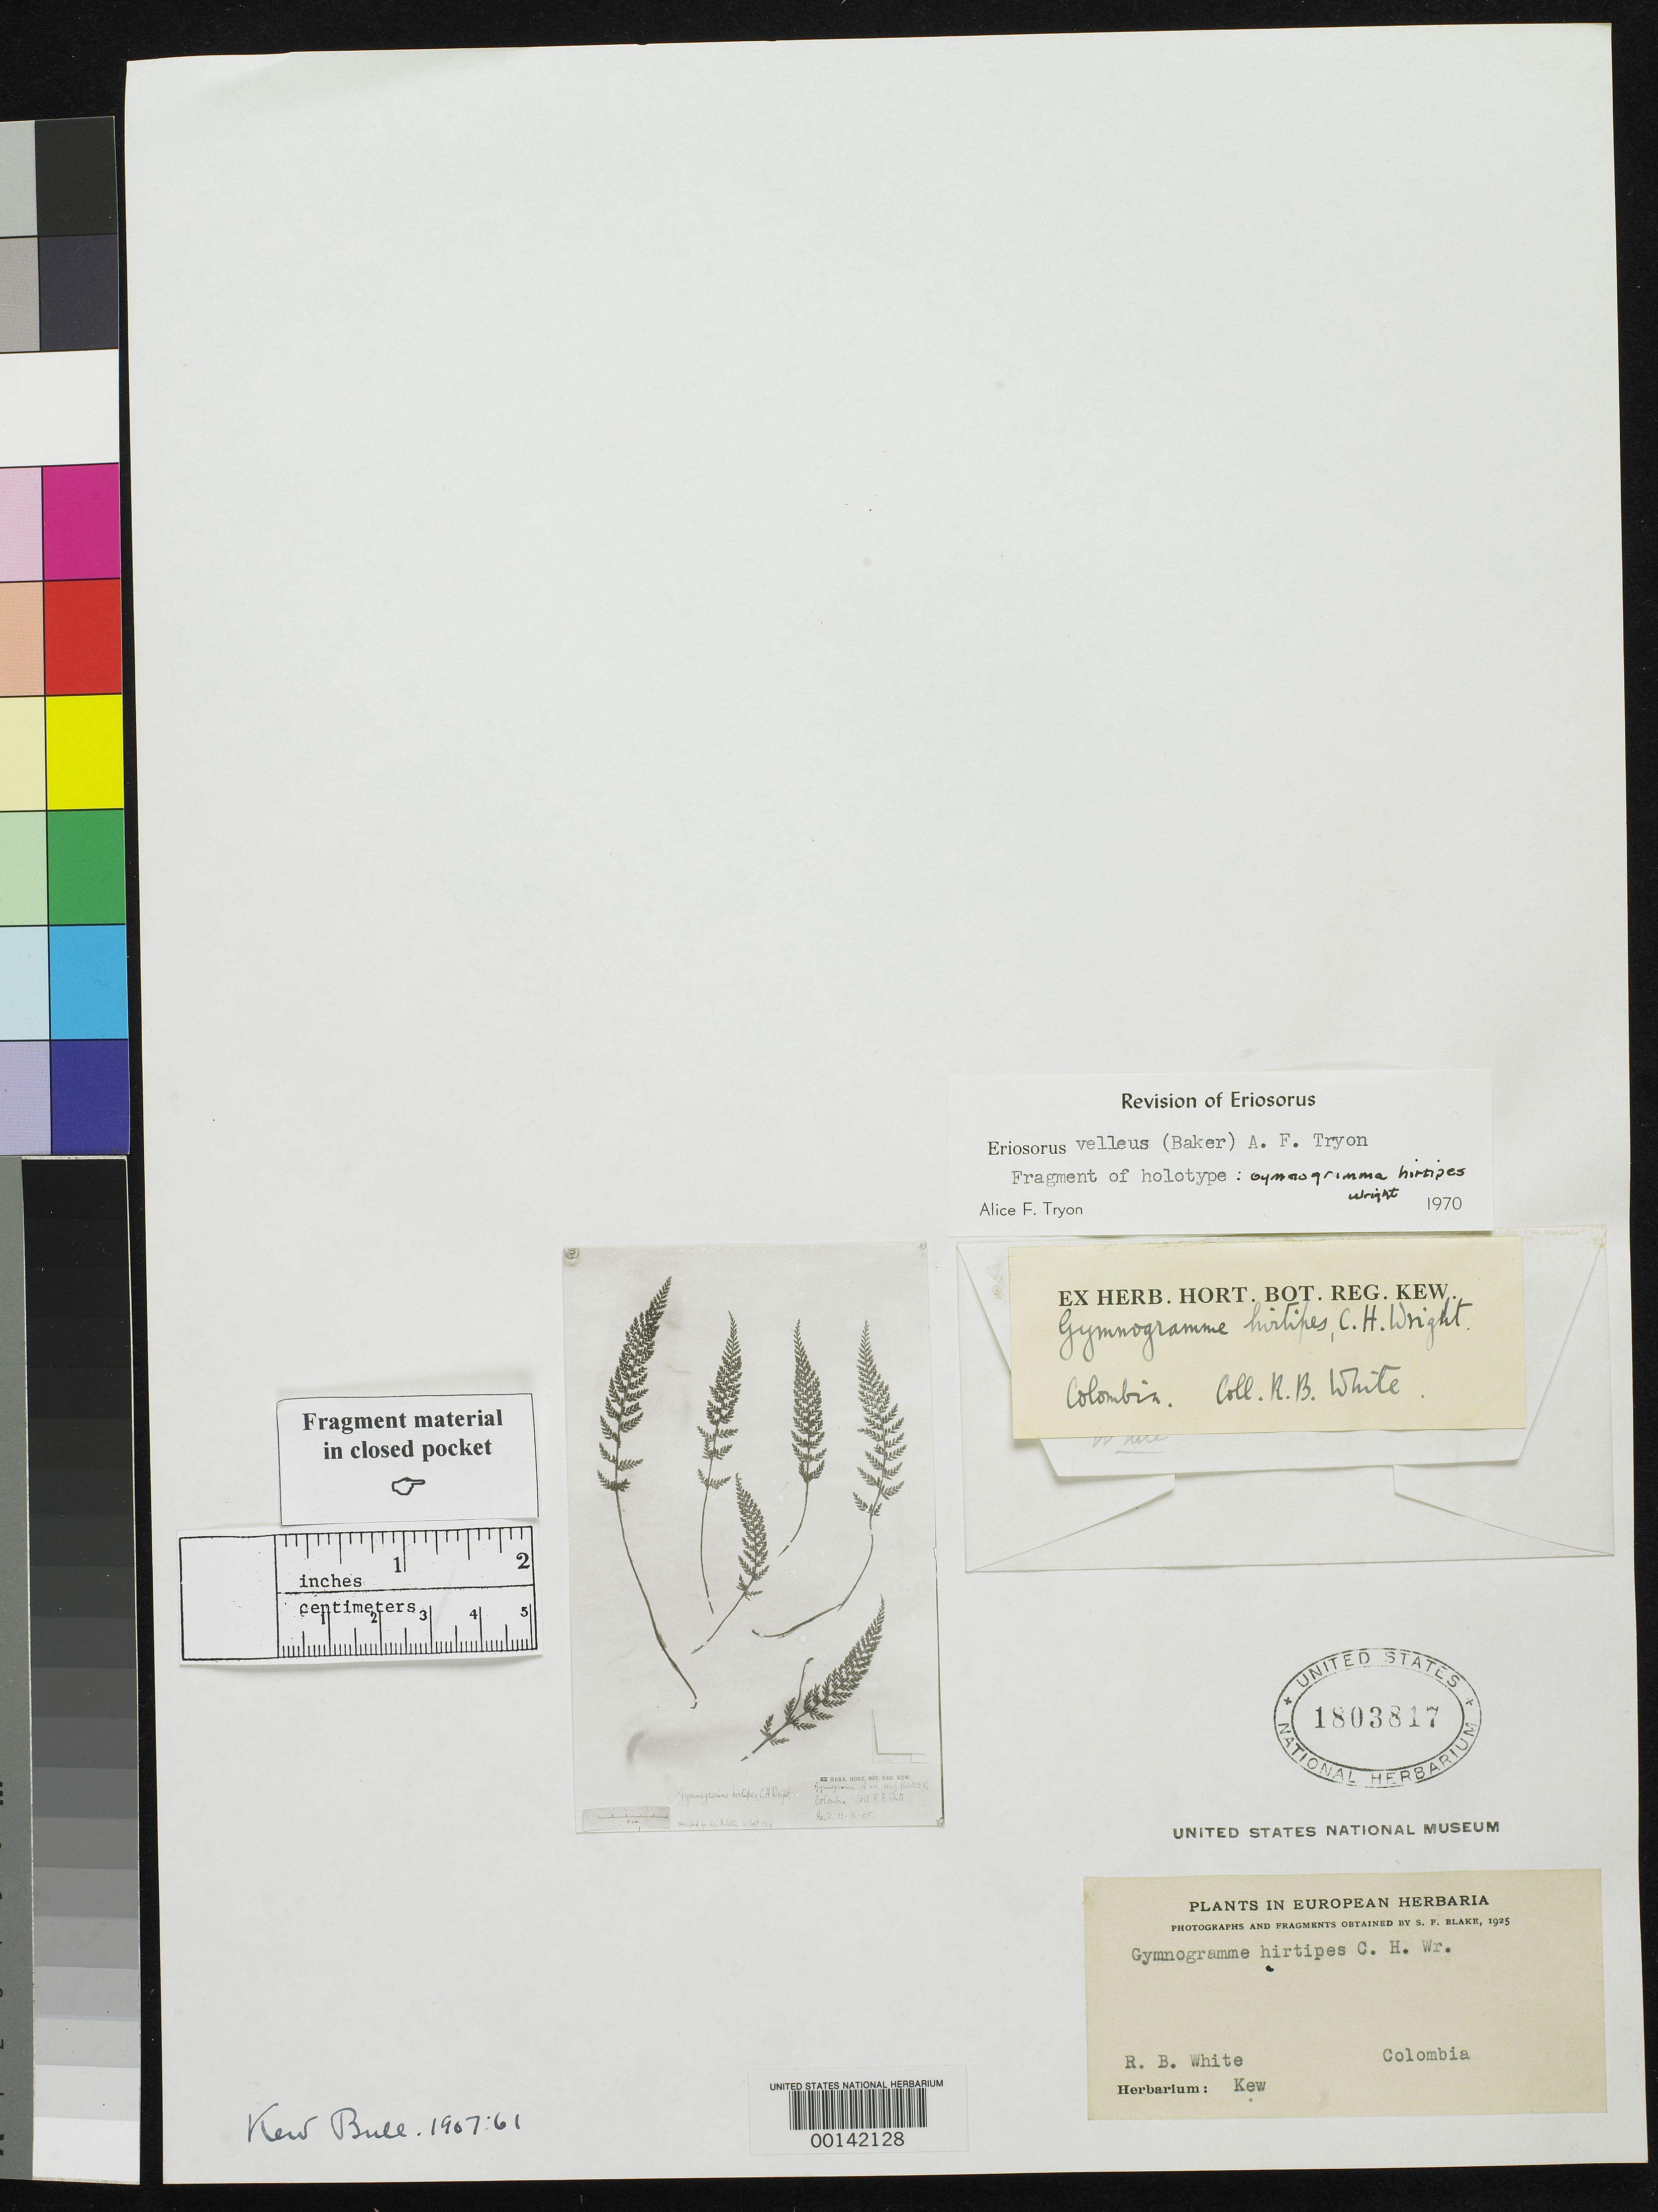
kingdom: Plantae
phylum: Tracheophyta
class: Polypodiopsida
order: Polypodiales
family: Pteridaceae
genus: Gymnogramma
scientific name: Gymnogramma hirtipes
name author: C. Wright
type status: Type Fragment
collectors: R. B. White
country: Colombia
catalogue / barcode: US 1803817